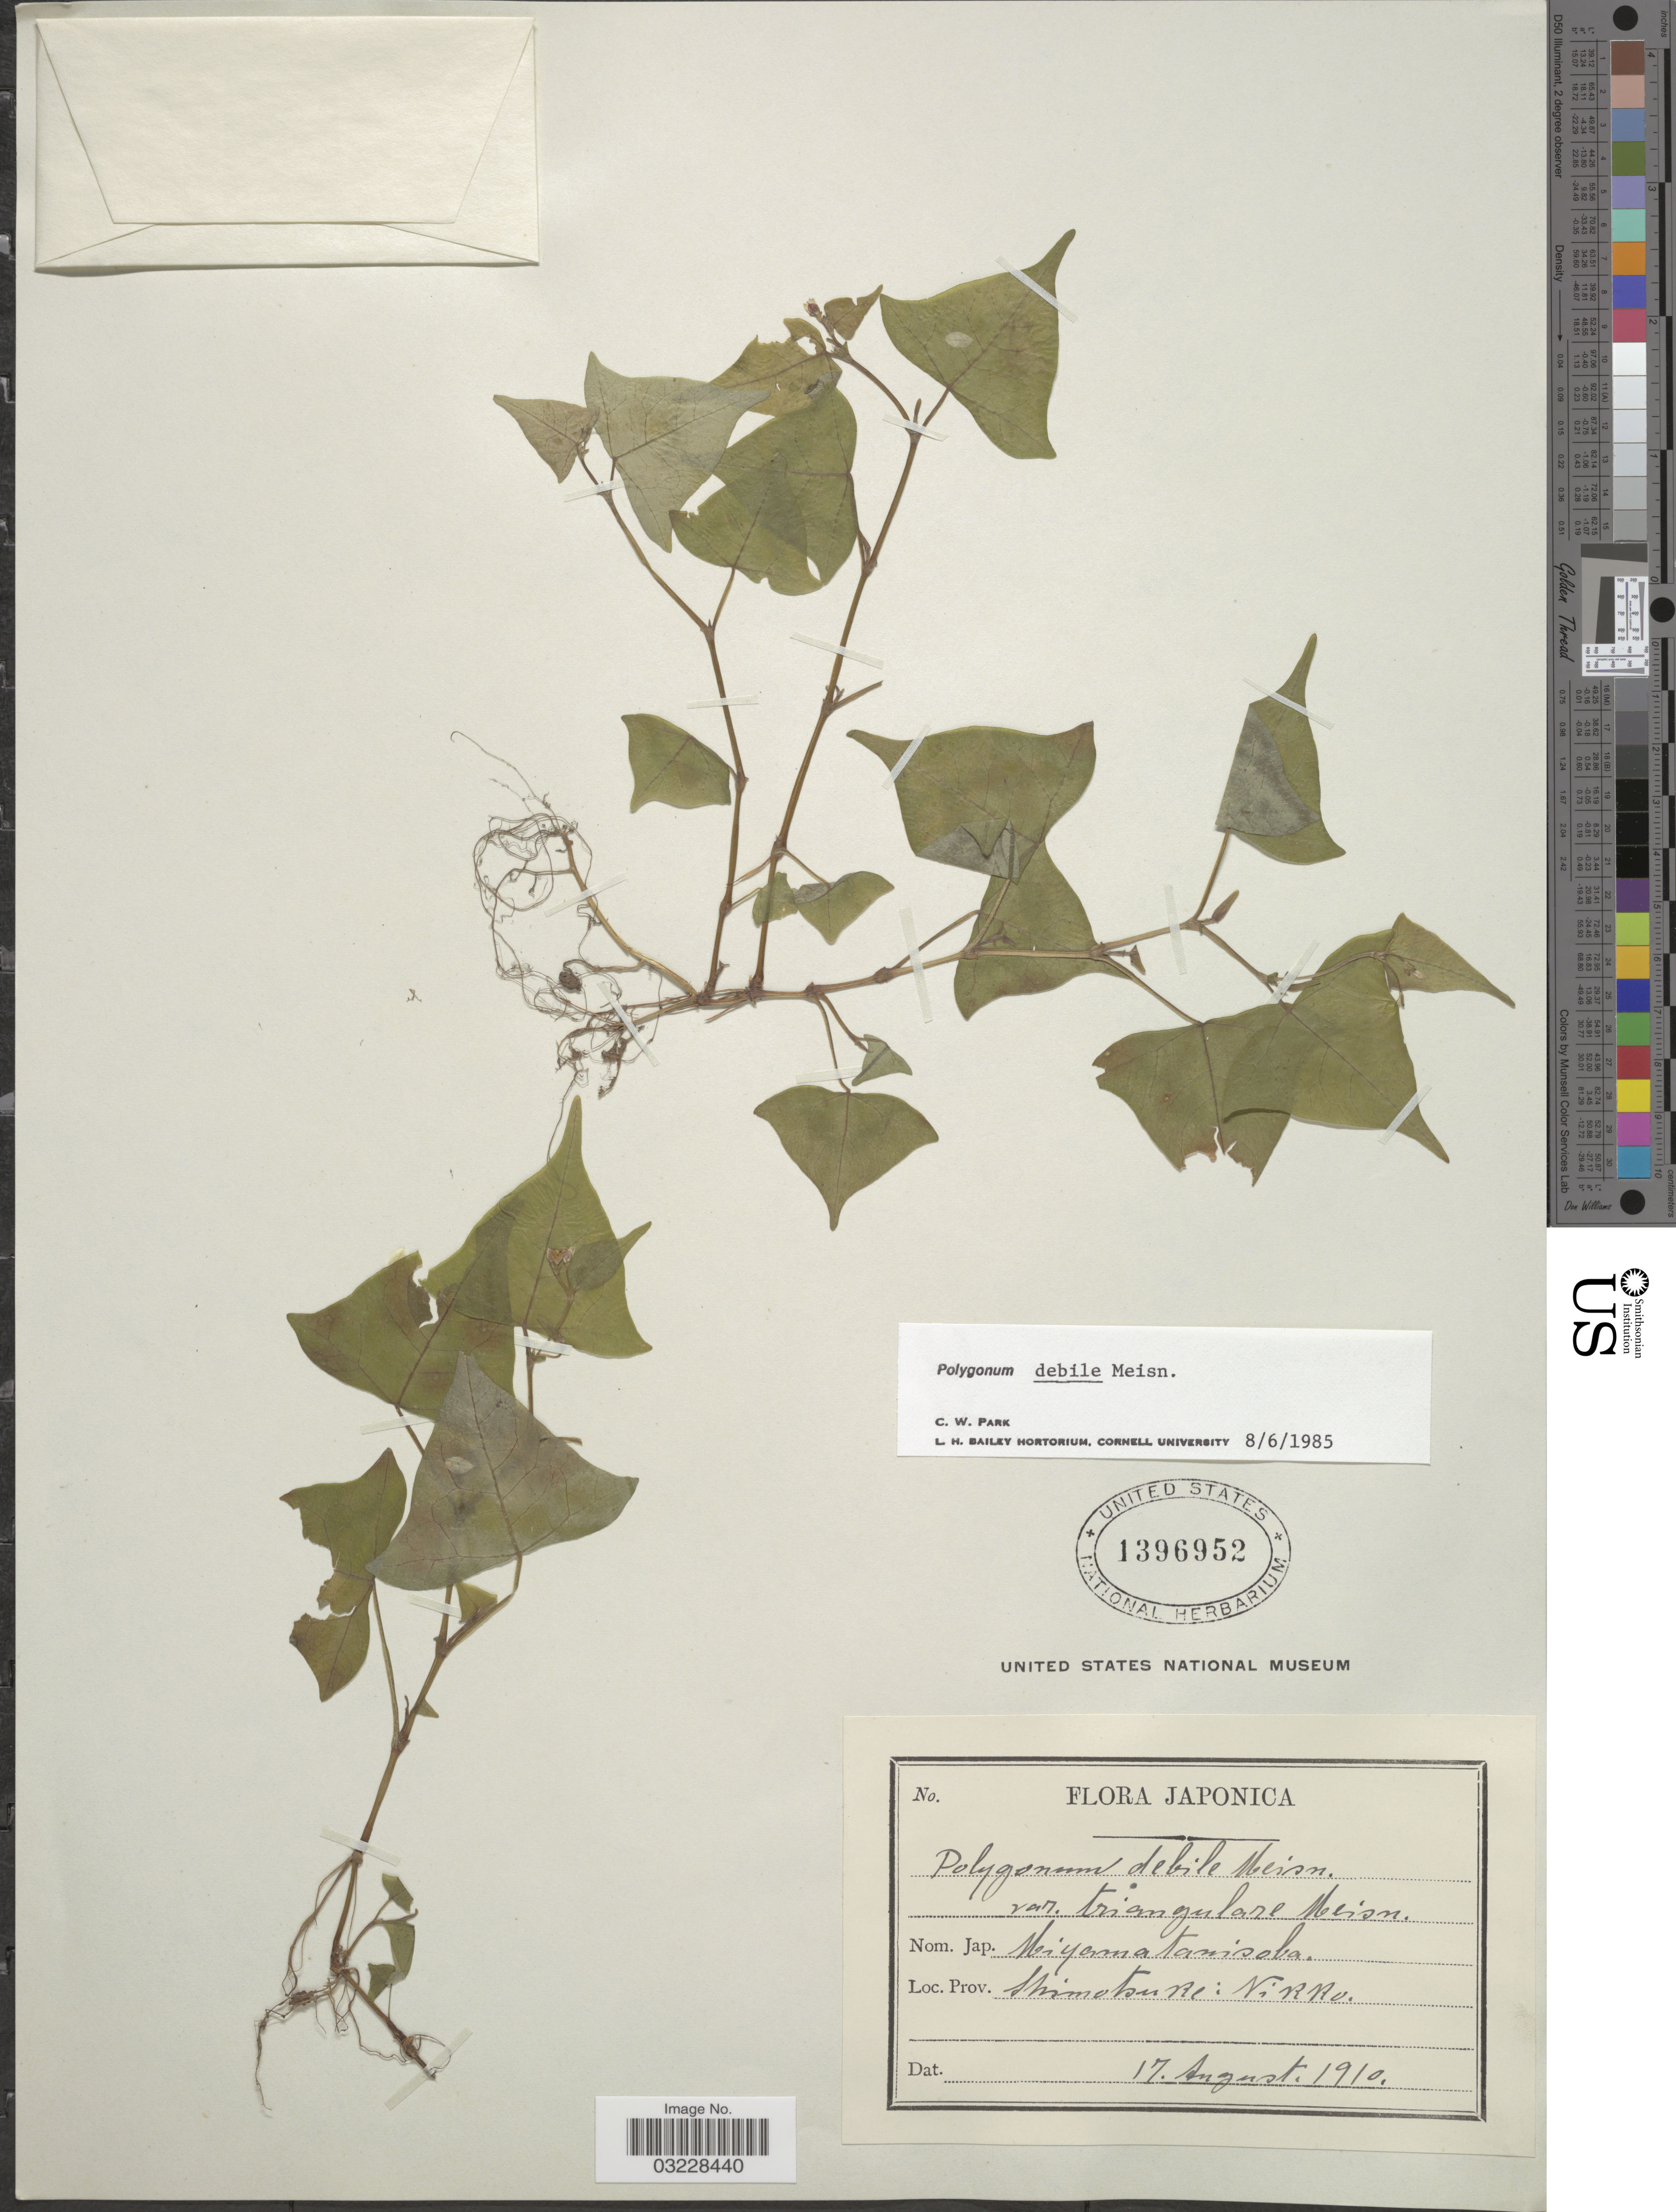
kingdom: Plantae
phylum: Tracheophyta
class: Magnoliopsida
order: Caryophyllales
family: Polygonaceae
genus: Polygonum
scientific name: Polygonum debile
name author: Meisn.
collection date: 1910-08-17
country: Japan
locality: Shismotsuke: Nikko.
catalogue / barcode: US 1396952